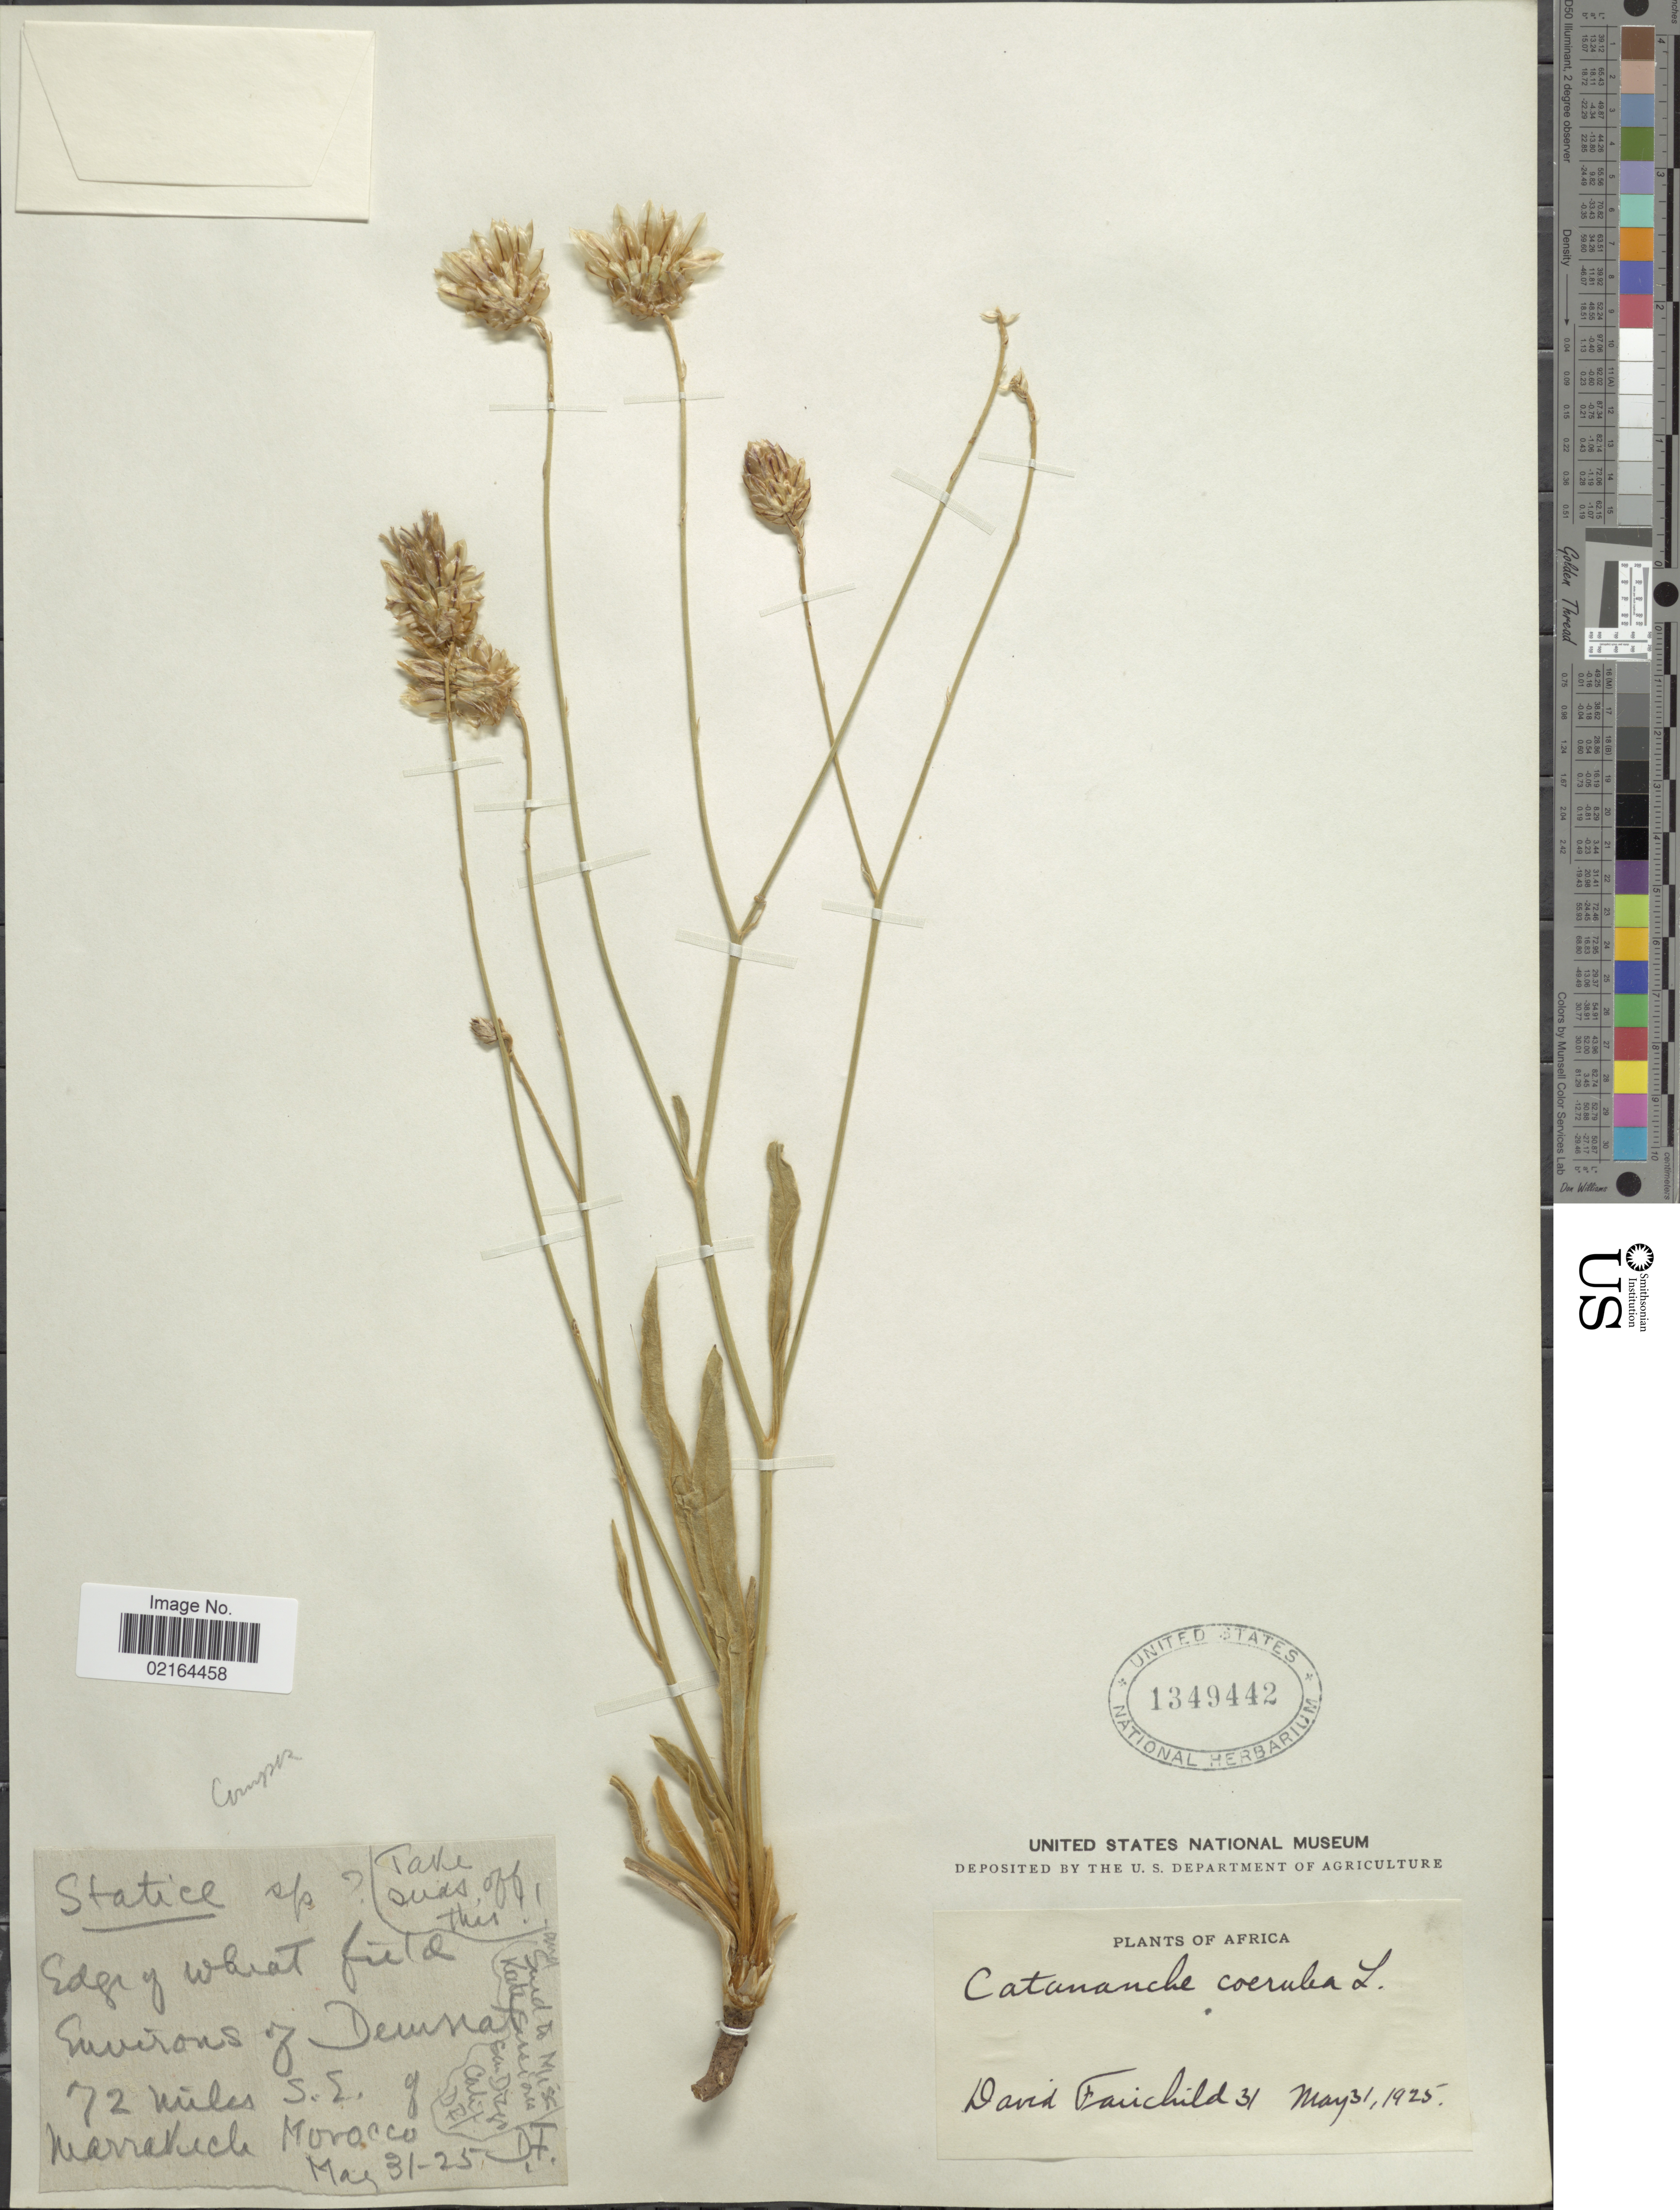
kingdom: Plantae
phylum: Tracheophyta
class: Magnoliopsida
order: Asterales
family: Asteraceae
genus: Catananche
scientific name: Catananche caerulea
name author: L.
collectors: D. Fairchild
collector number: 31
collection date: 1925-05-31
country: Morocco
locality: Edge of wheat field. Environs of Demnat, 72 miles S.E. of Marrakech Morocco.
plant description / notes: Corrected "Environs of Demnat, 72 miles S. E. of Marravilla Morocco" to "Edge of wheat field. Environs of Demnat, 72 miles S.E. of Marrakech Morocco."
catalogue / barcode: US 1349442